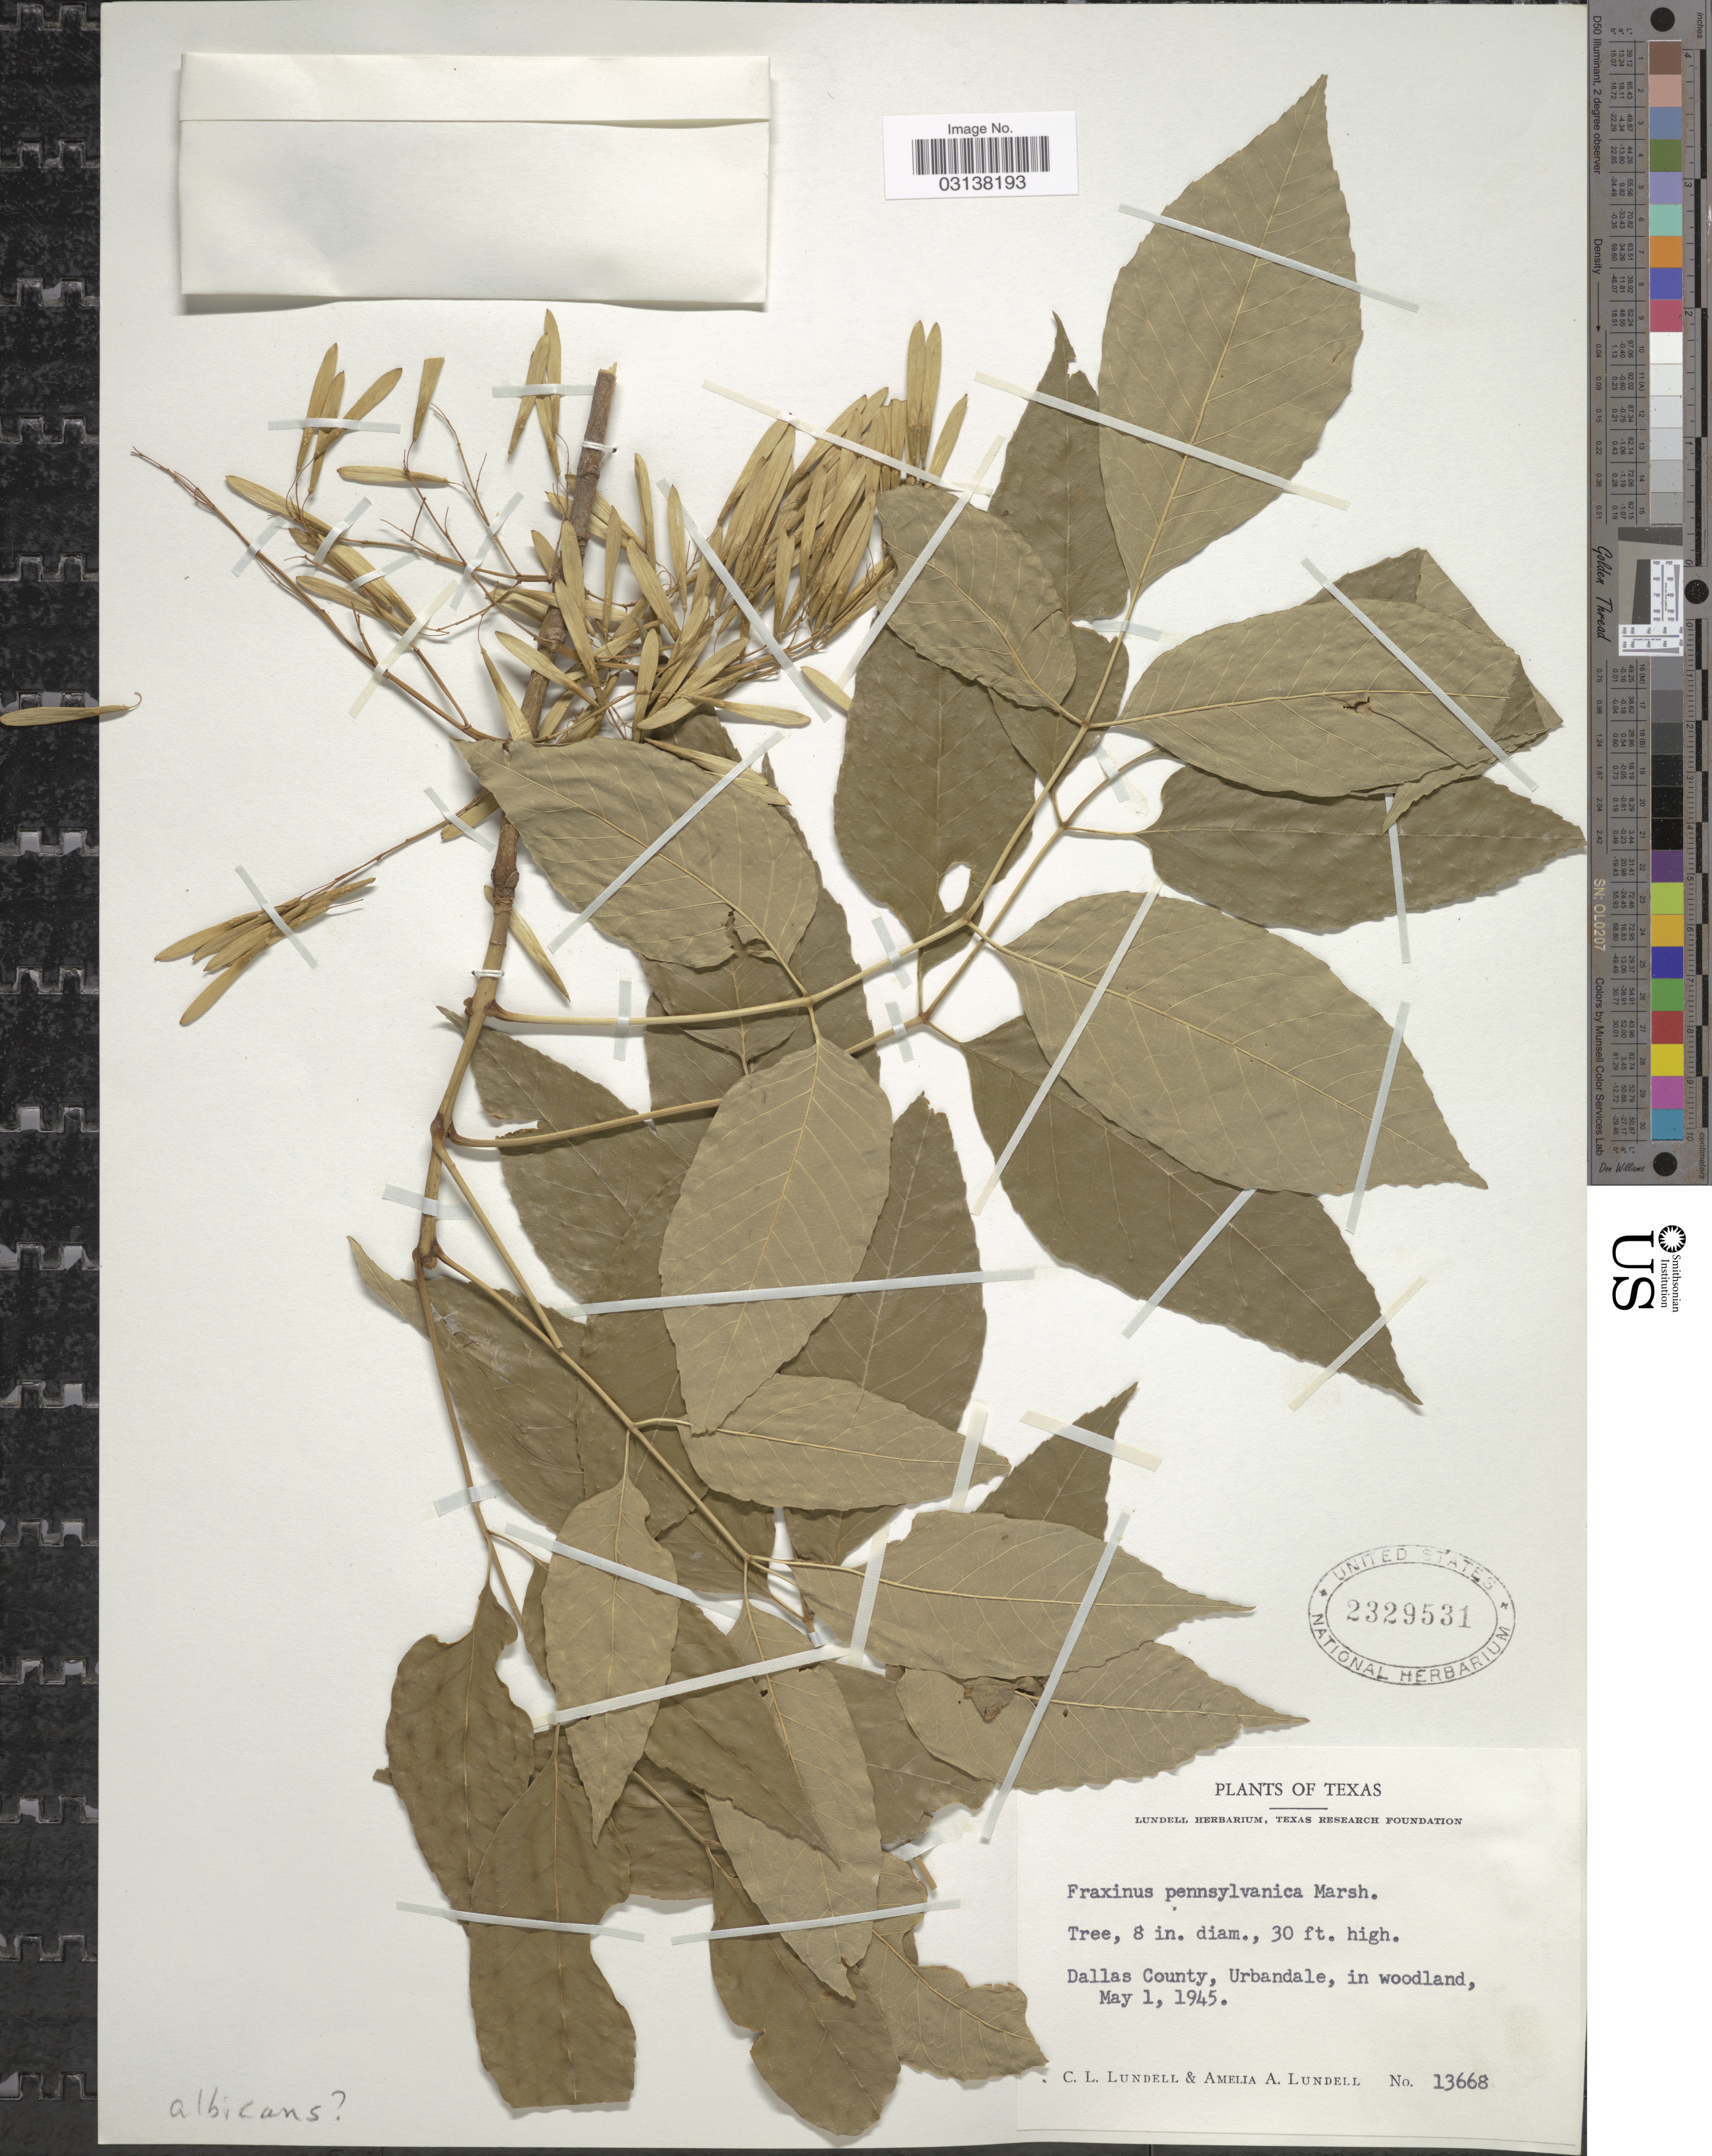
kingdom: Plantae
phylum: Tracheophyta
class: Magnoliopsida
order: Lamiales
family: Oleaceae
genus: Fraxinus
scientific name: Fraxinus albicans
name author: Buckley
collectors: C. L. Lundell & A. A. Lundell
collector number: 13668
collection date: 1945-05-01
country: United States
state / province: Texas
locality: Dallas County, Urbandale, in woodland.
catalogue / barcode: US 2329531